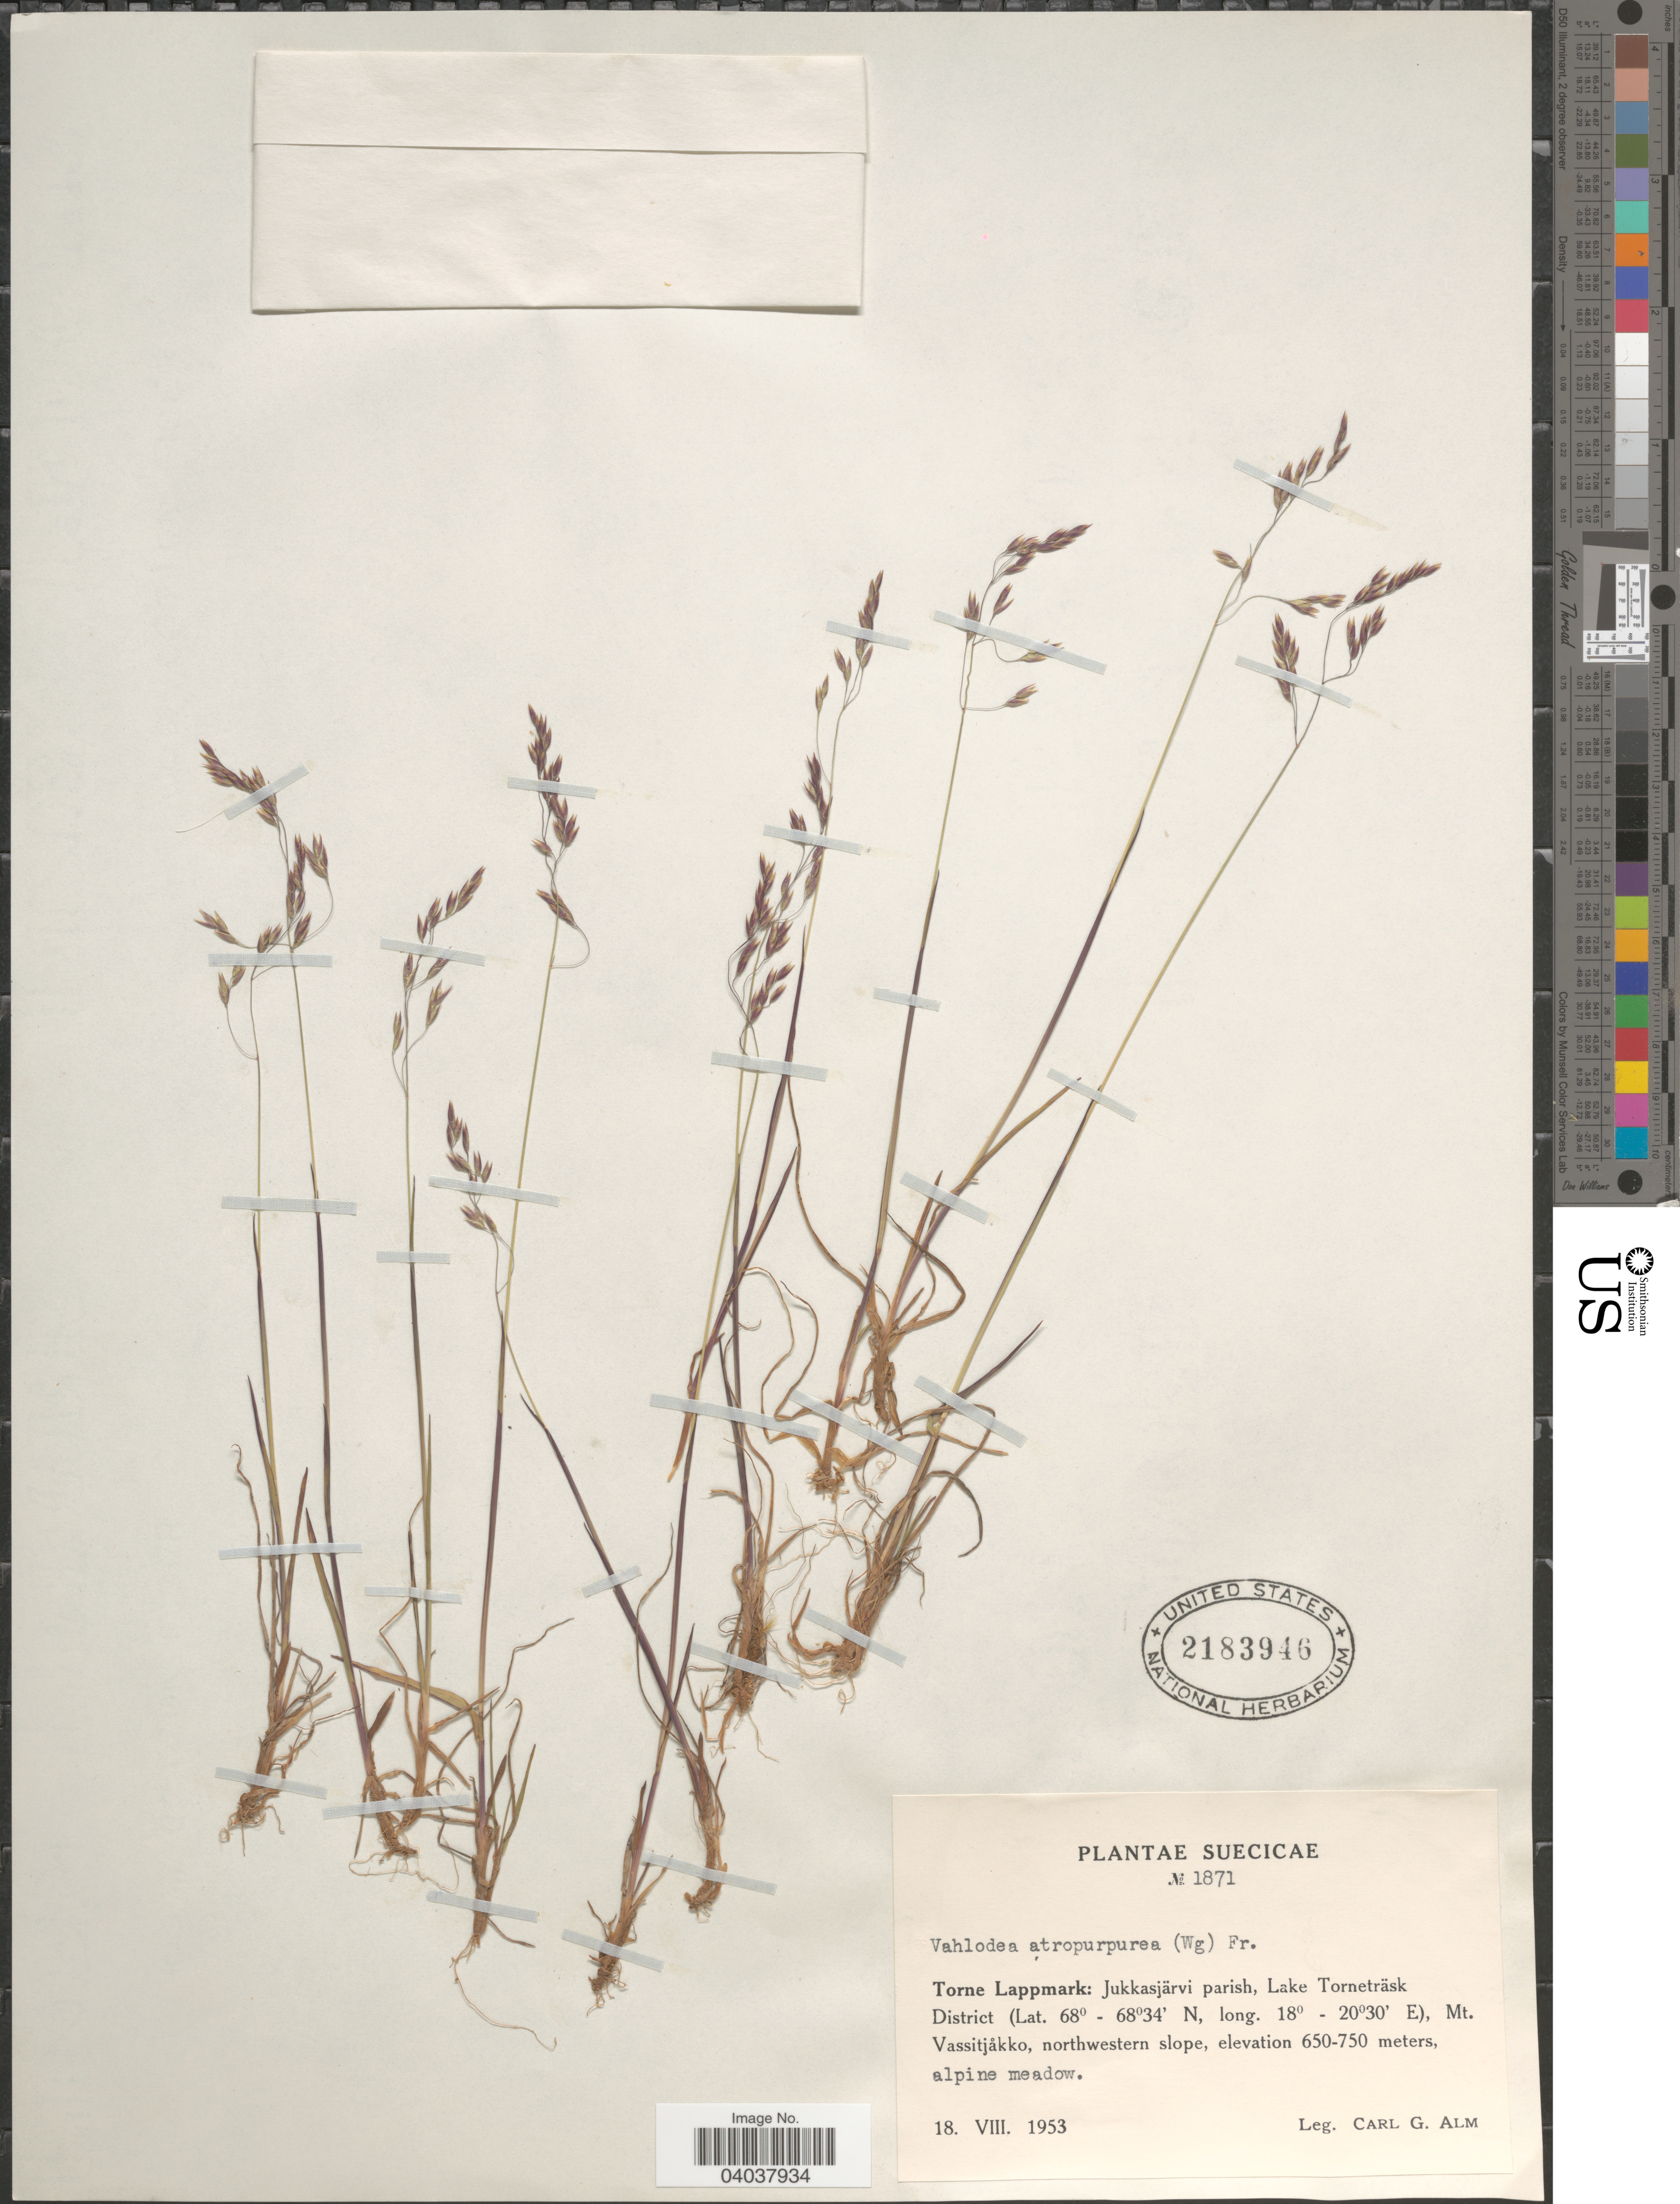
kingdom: Plantae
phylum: Tracheophyta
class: Liliopsida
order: Poales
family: Poaceae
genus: Vahlodea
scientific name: Vahlodea atropurpurea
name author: (Wahlenb.) Fr. ex Hartm.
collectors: C. G. Alm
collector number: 1871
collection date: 1953-08-18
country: Sweden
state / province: Norrbotten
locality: Suecicae. Torne Lappmark: Jukkasjärvi parish, Lake Torneträsk District, Mt. Vassitjåkko, northwestern slope.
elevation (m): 650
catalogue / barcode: US 2183946